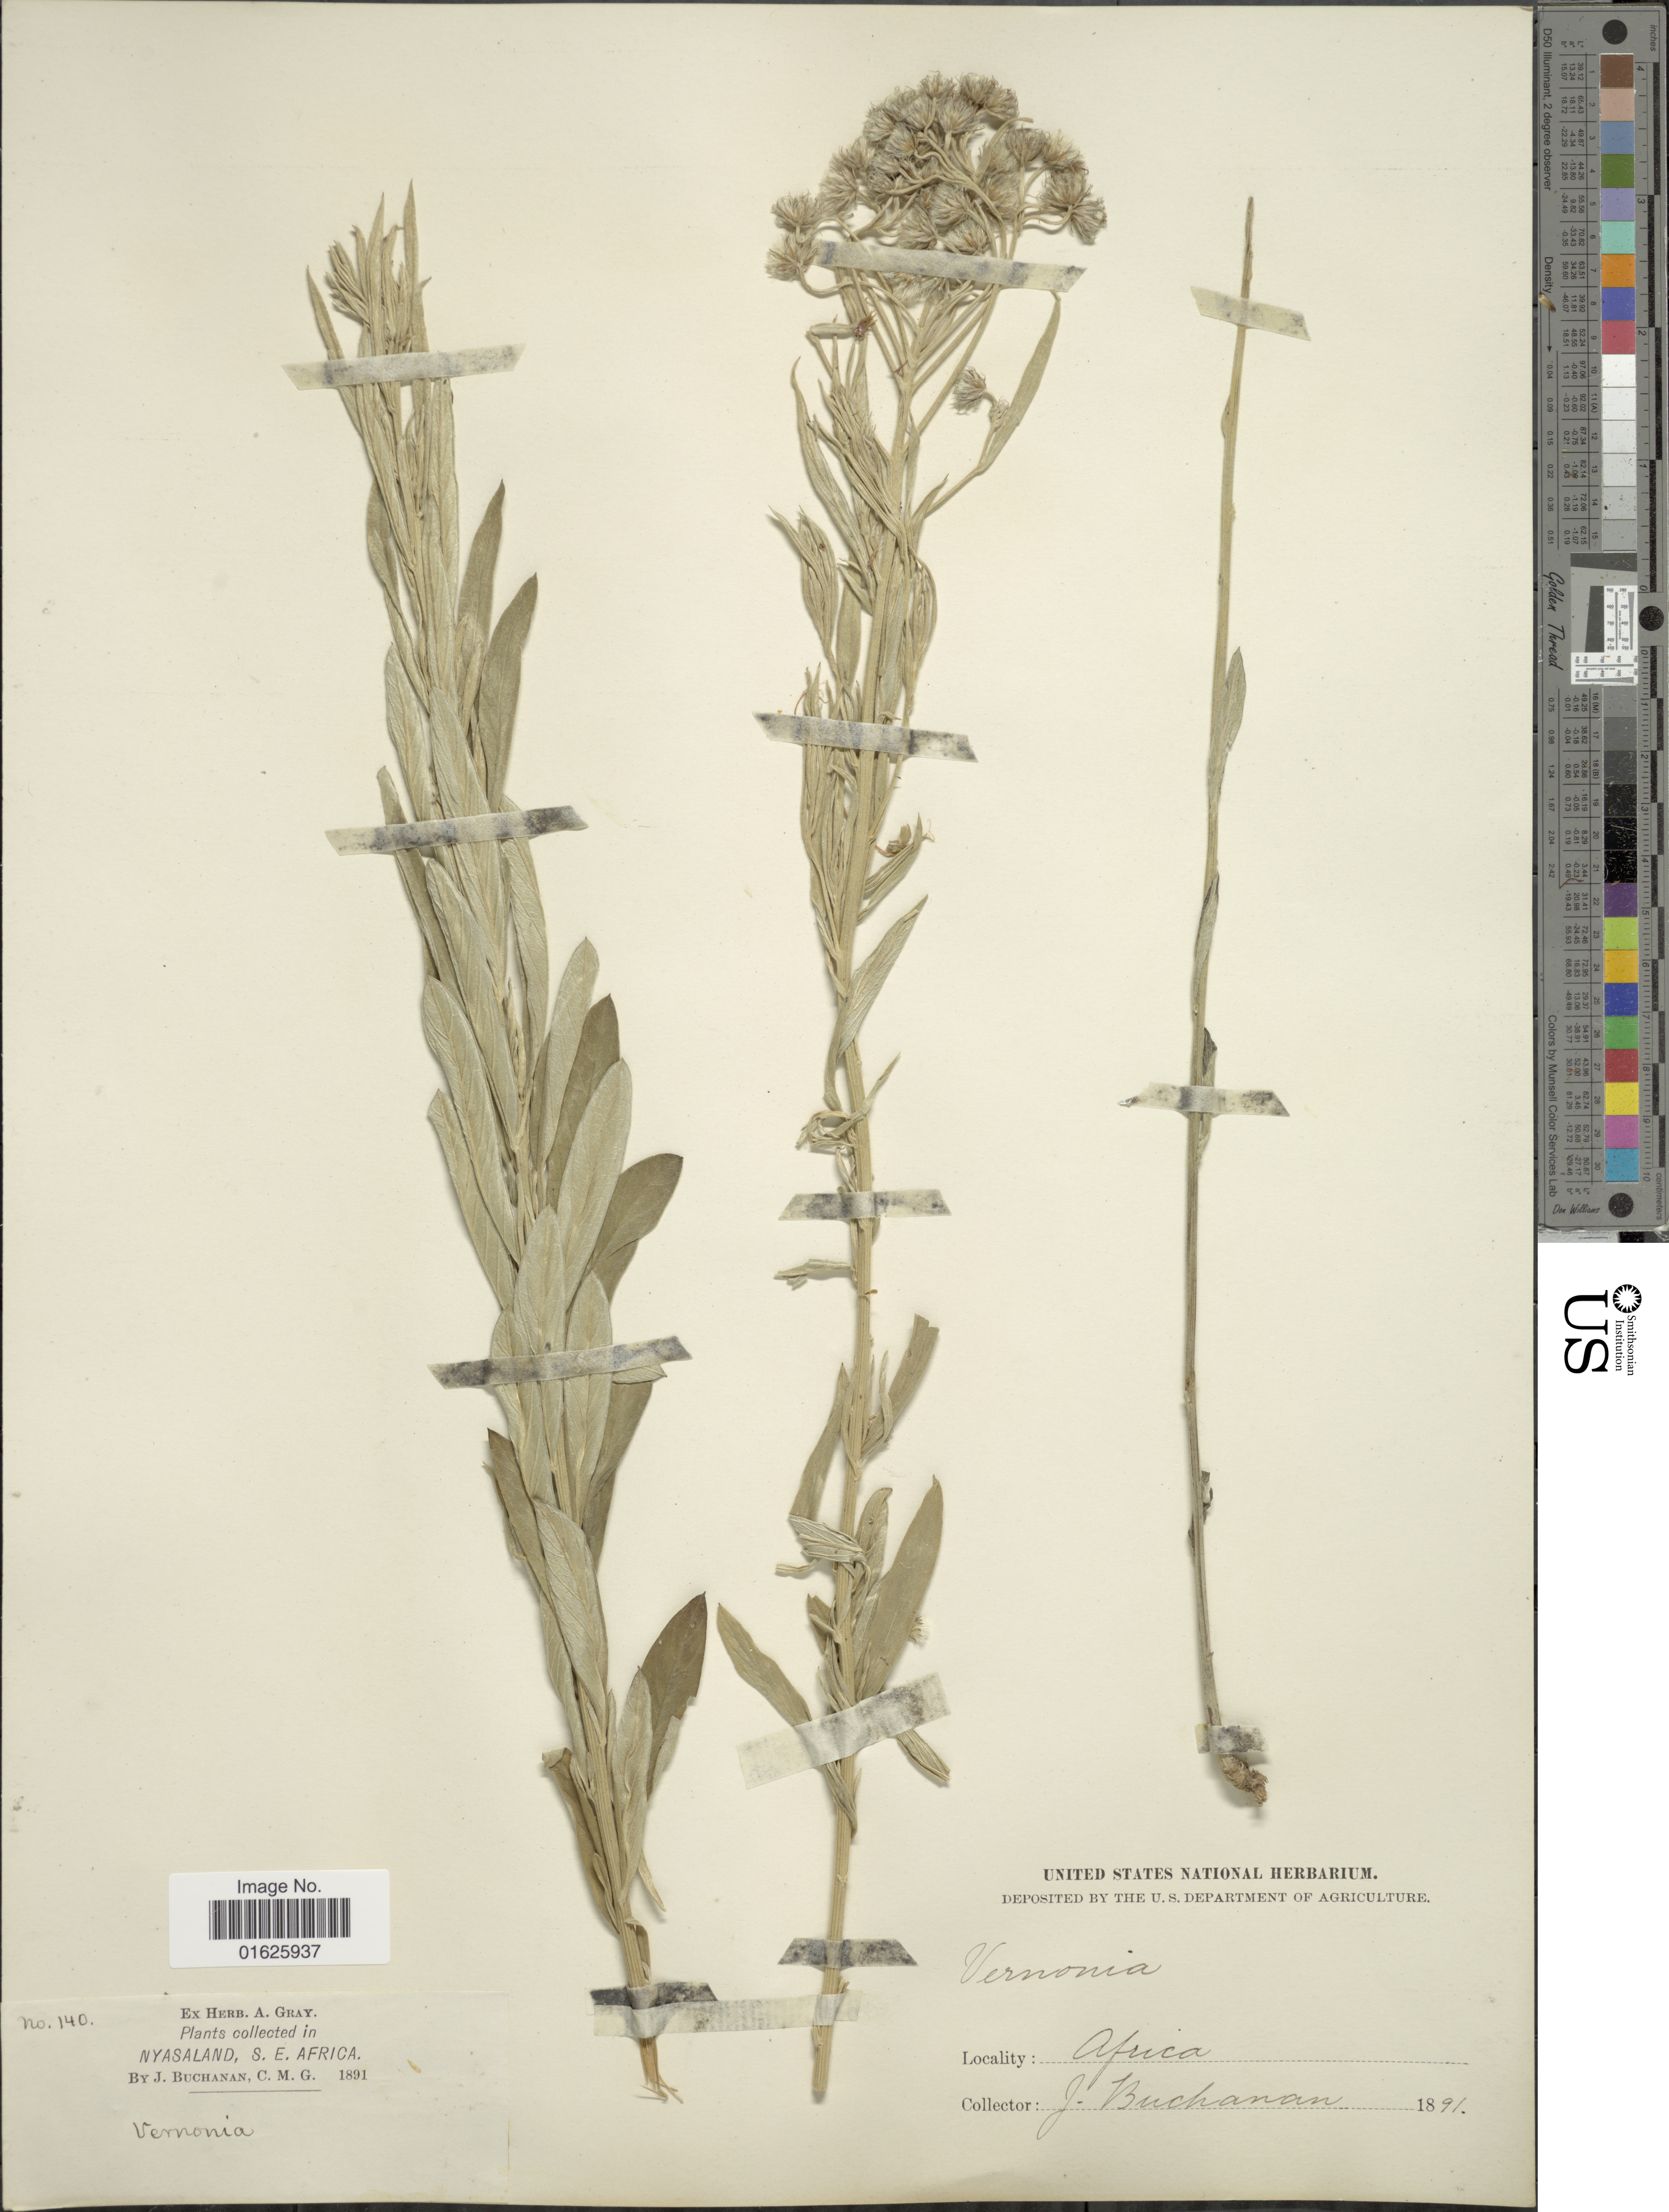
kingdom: Plantae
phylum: Tracheophyta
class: Magnoliopsida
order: Asterales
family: Asteraceae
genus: Hilliardiella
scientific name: Hilliardiella oligocephala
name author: (DC.) H. Rob.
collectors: J. Buchanan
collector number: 140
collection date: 1891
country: Malawi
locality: Nyasaland, S.E. Africa